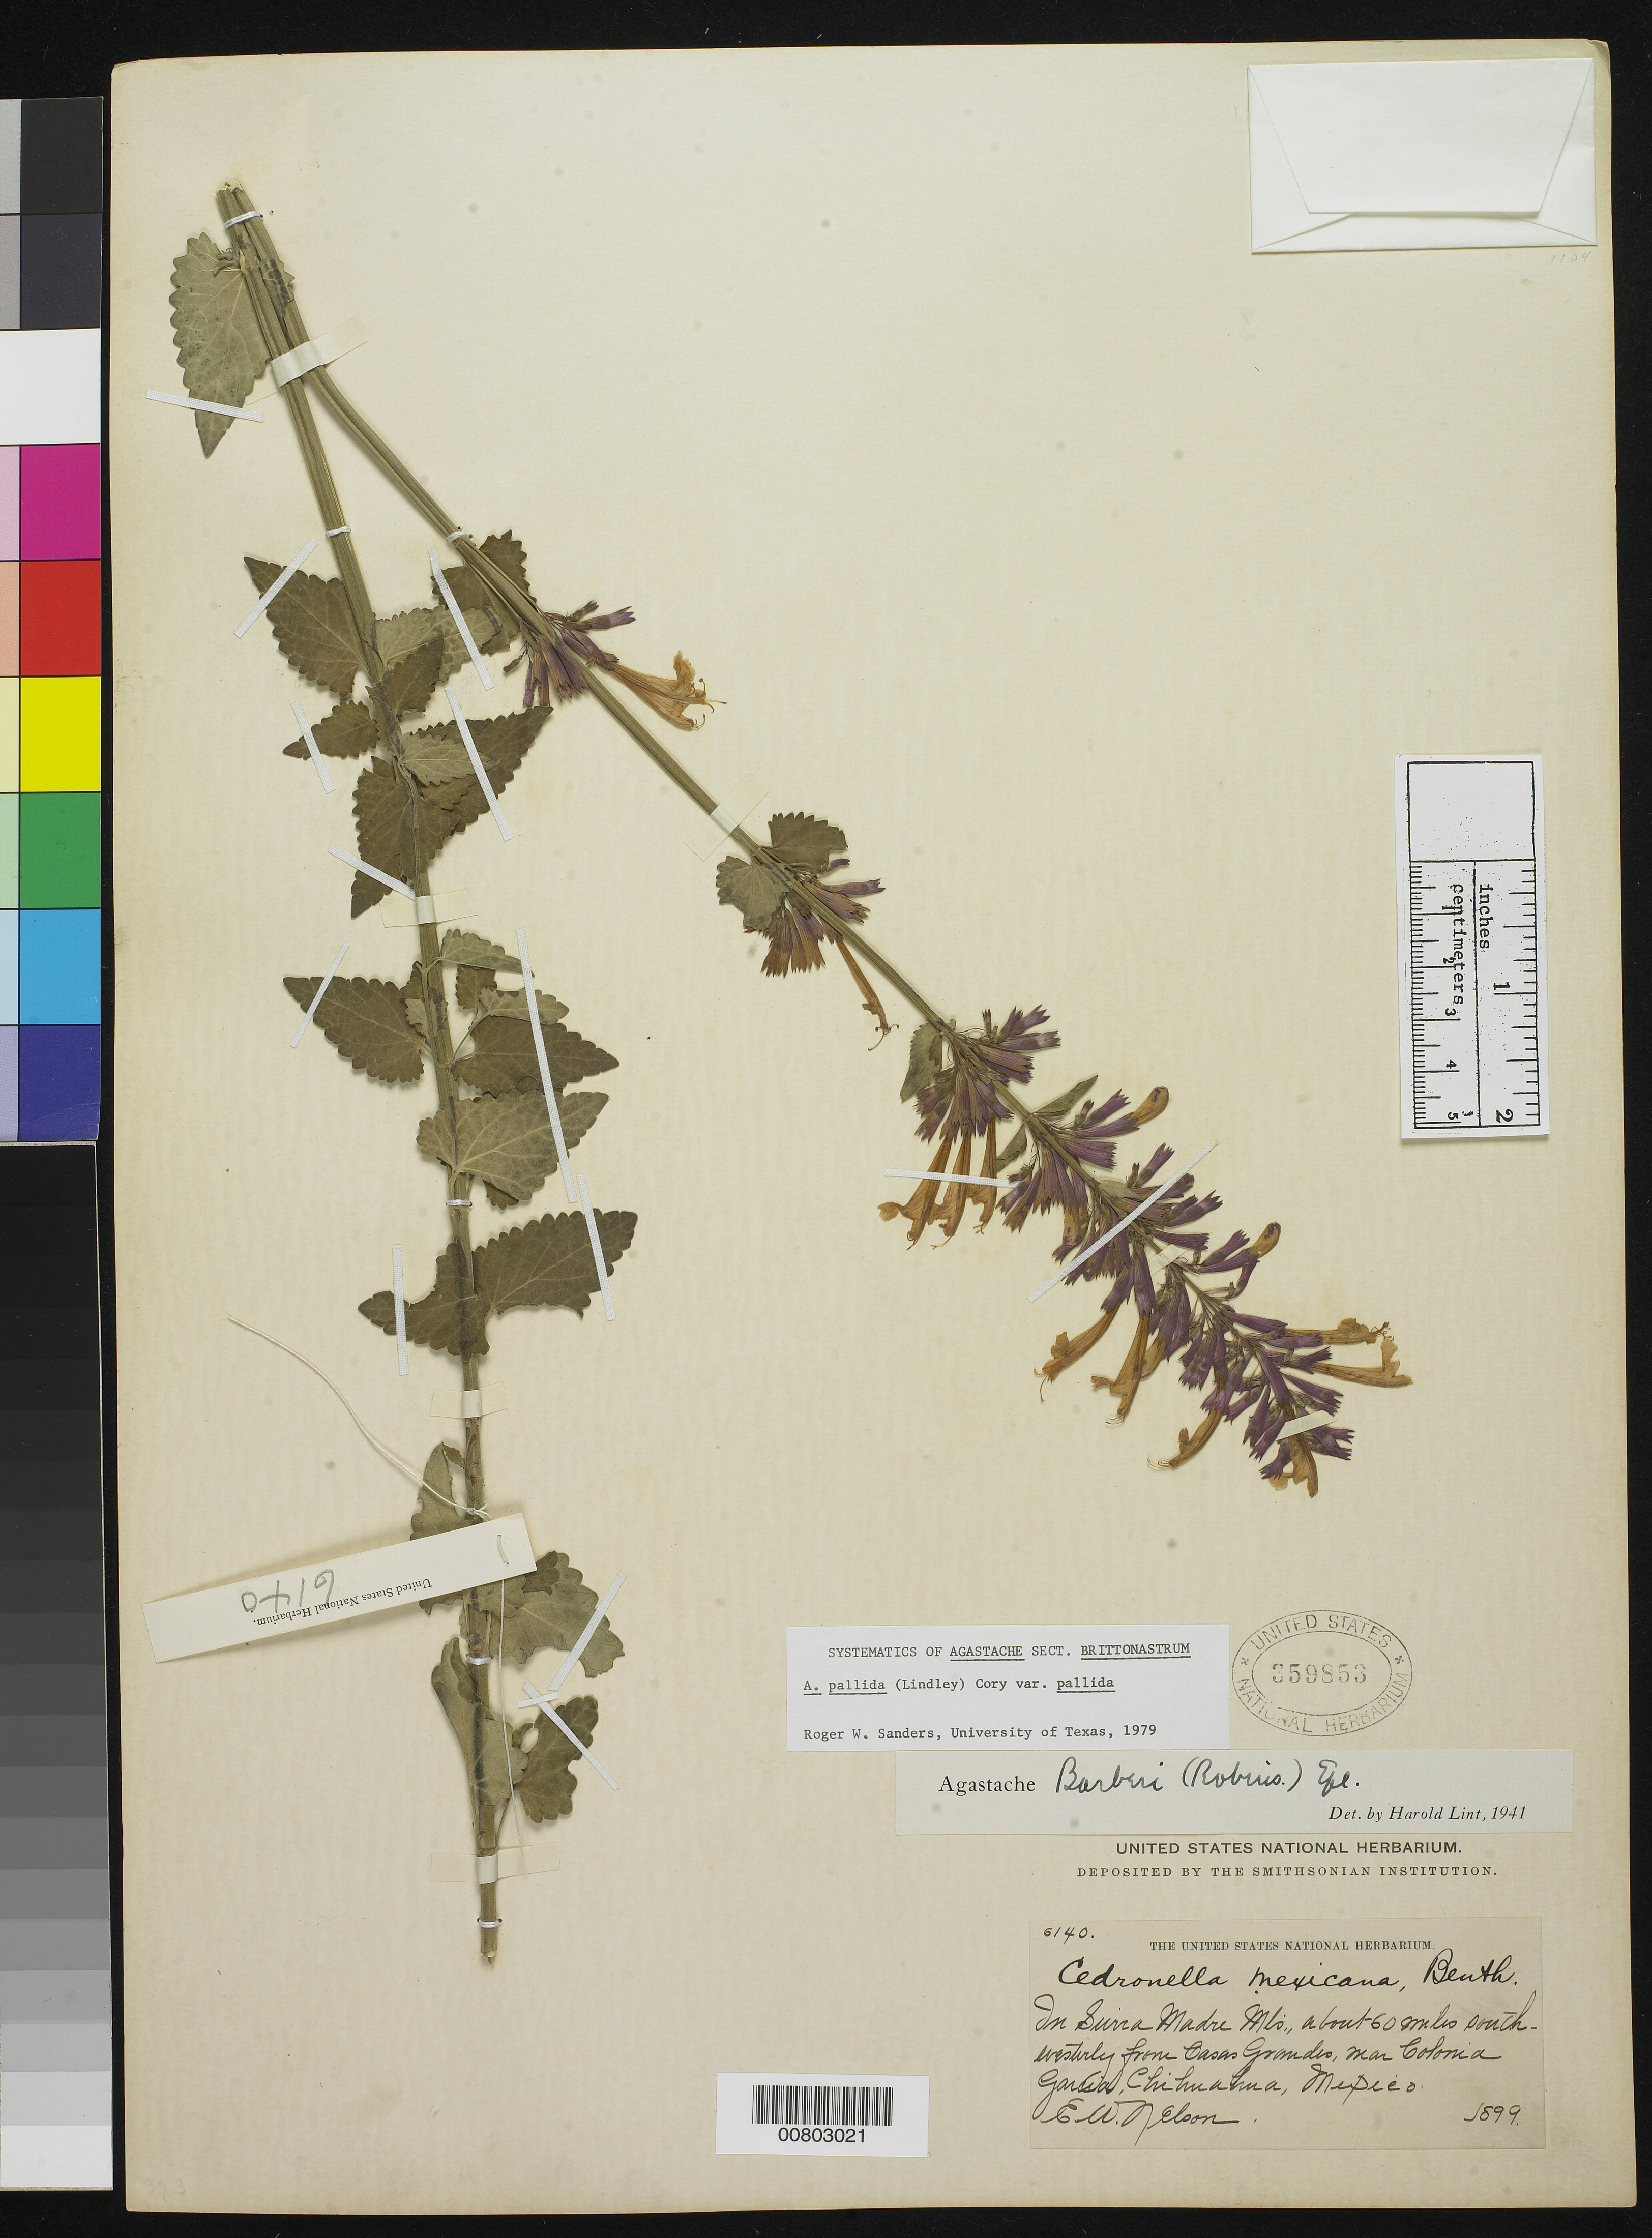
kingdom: Plantae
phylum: Tracheophyta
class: Magnoliopsida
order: Lamiales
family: Lamiaceae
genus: Agastache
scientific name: Agastache pallida var. pallida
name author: (Lindl.) Cory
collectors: E. W. Nelson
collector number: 6140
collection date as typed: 1899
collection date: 1899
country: Mexico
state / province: Chihuahua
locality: Sierra Madre Mts. About 60 miles south westerly from Casas Grandes, near Colonia García, Chihuahua.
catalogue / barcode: US 359853